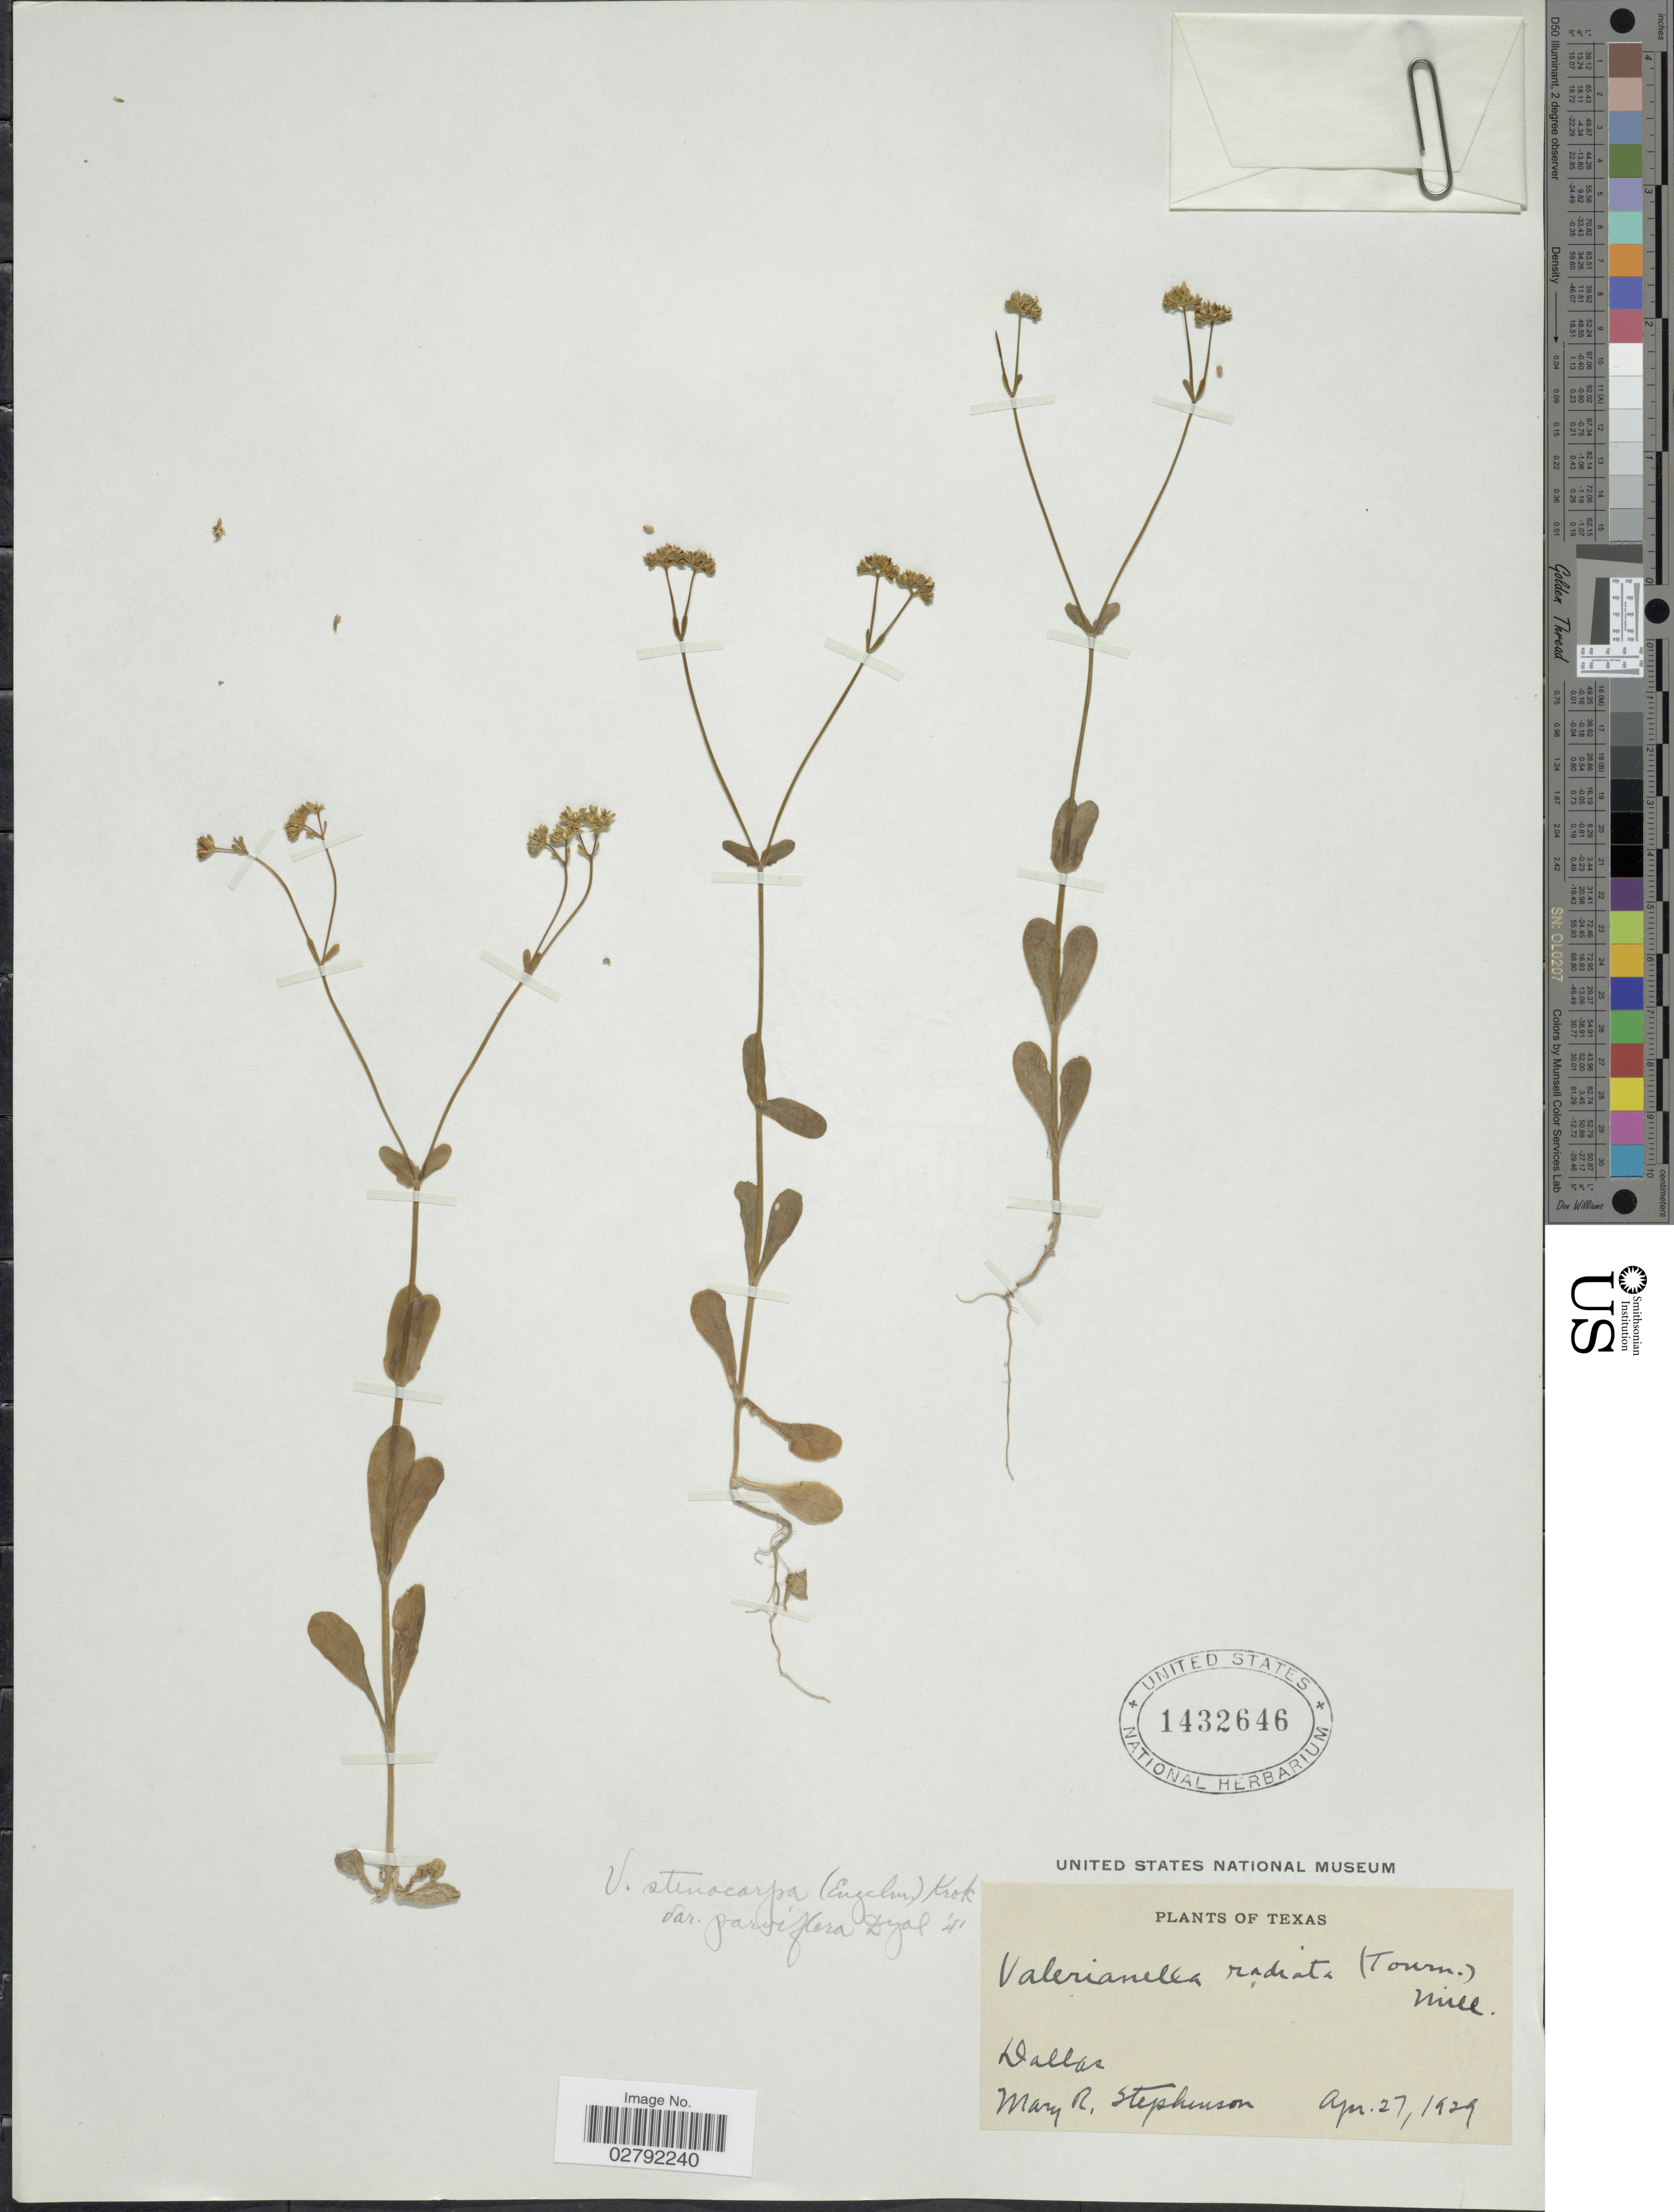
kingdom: Plantae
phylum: Tracheophyta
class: Magnoliopsida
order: Dipsacales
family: Caprifoliaceae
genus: Valerianella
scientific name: Valerianella stenocarpa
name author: (Engelm. ex A. Gray) Krok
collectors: M. Stephenson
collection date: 1929-04-27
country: United States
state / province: Texas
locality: Dallas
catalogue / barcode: US 1432646